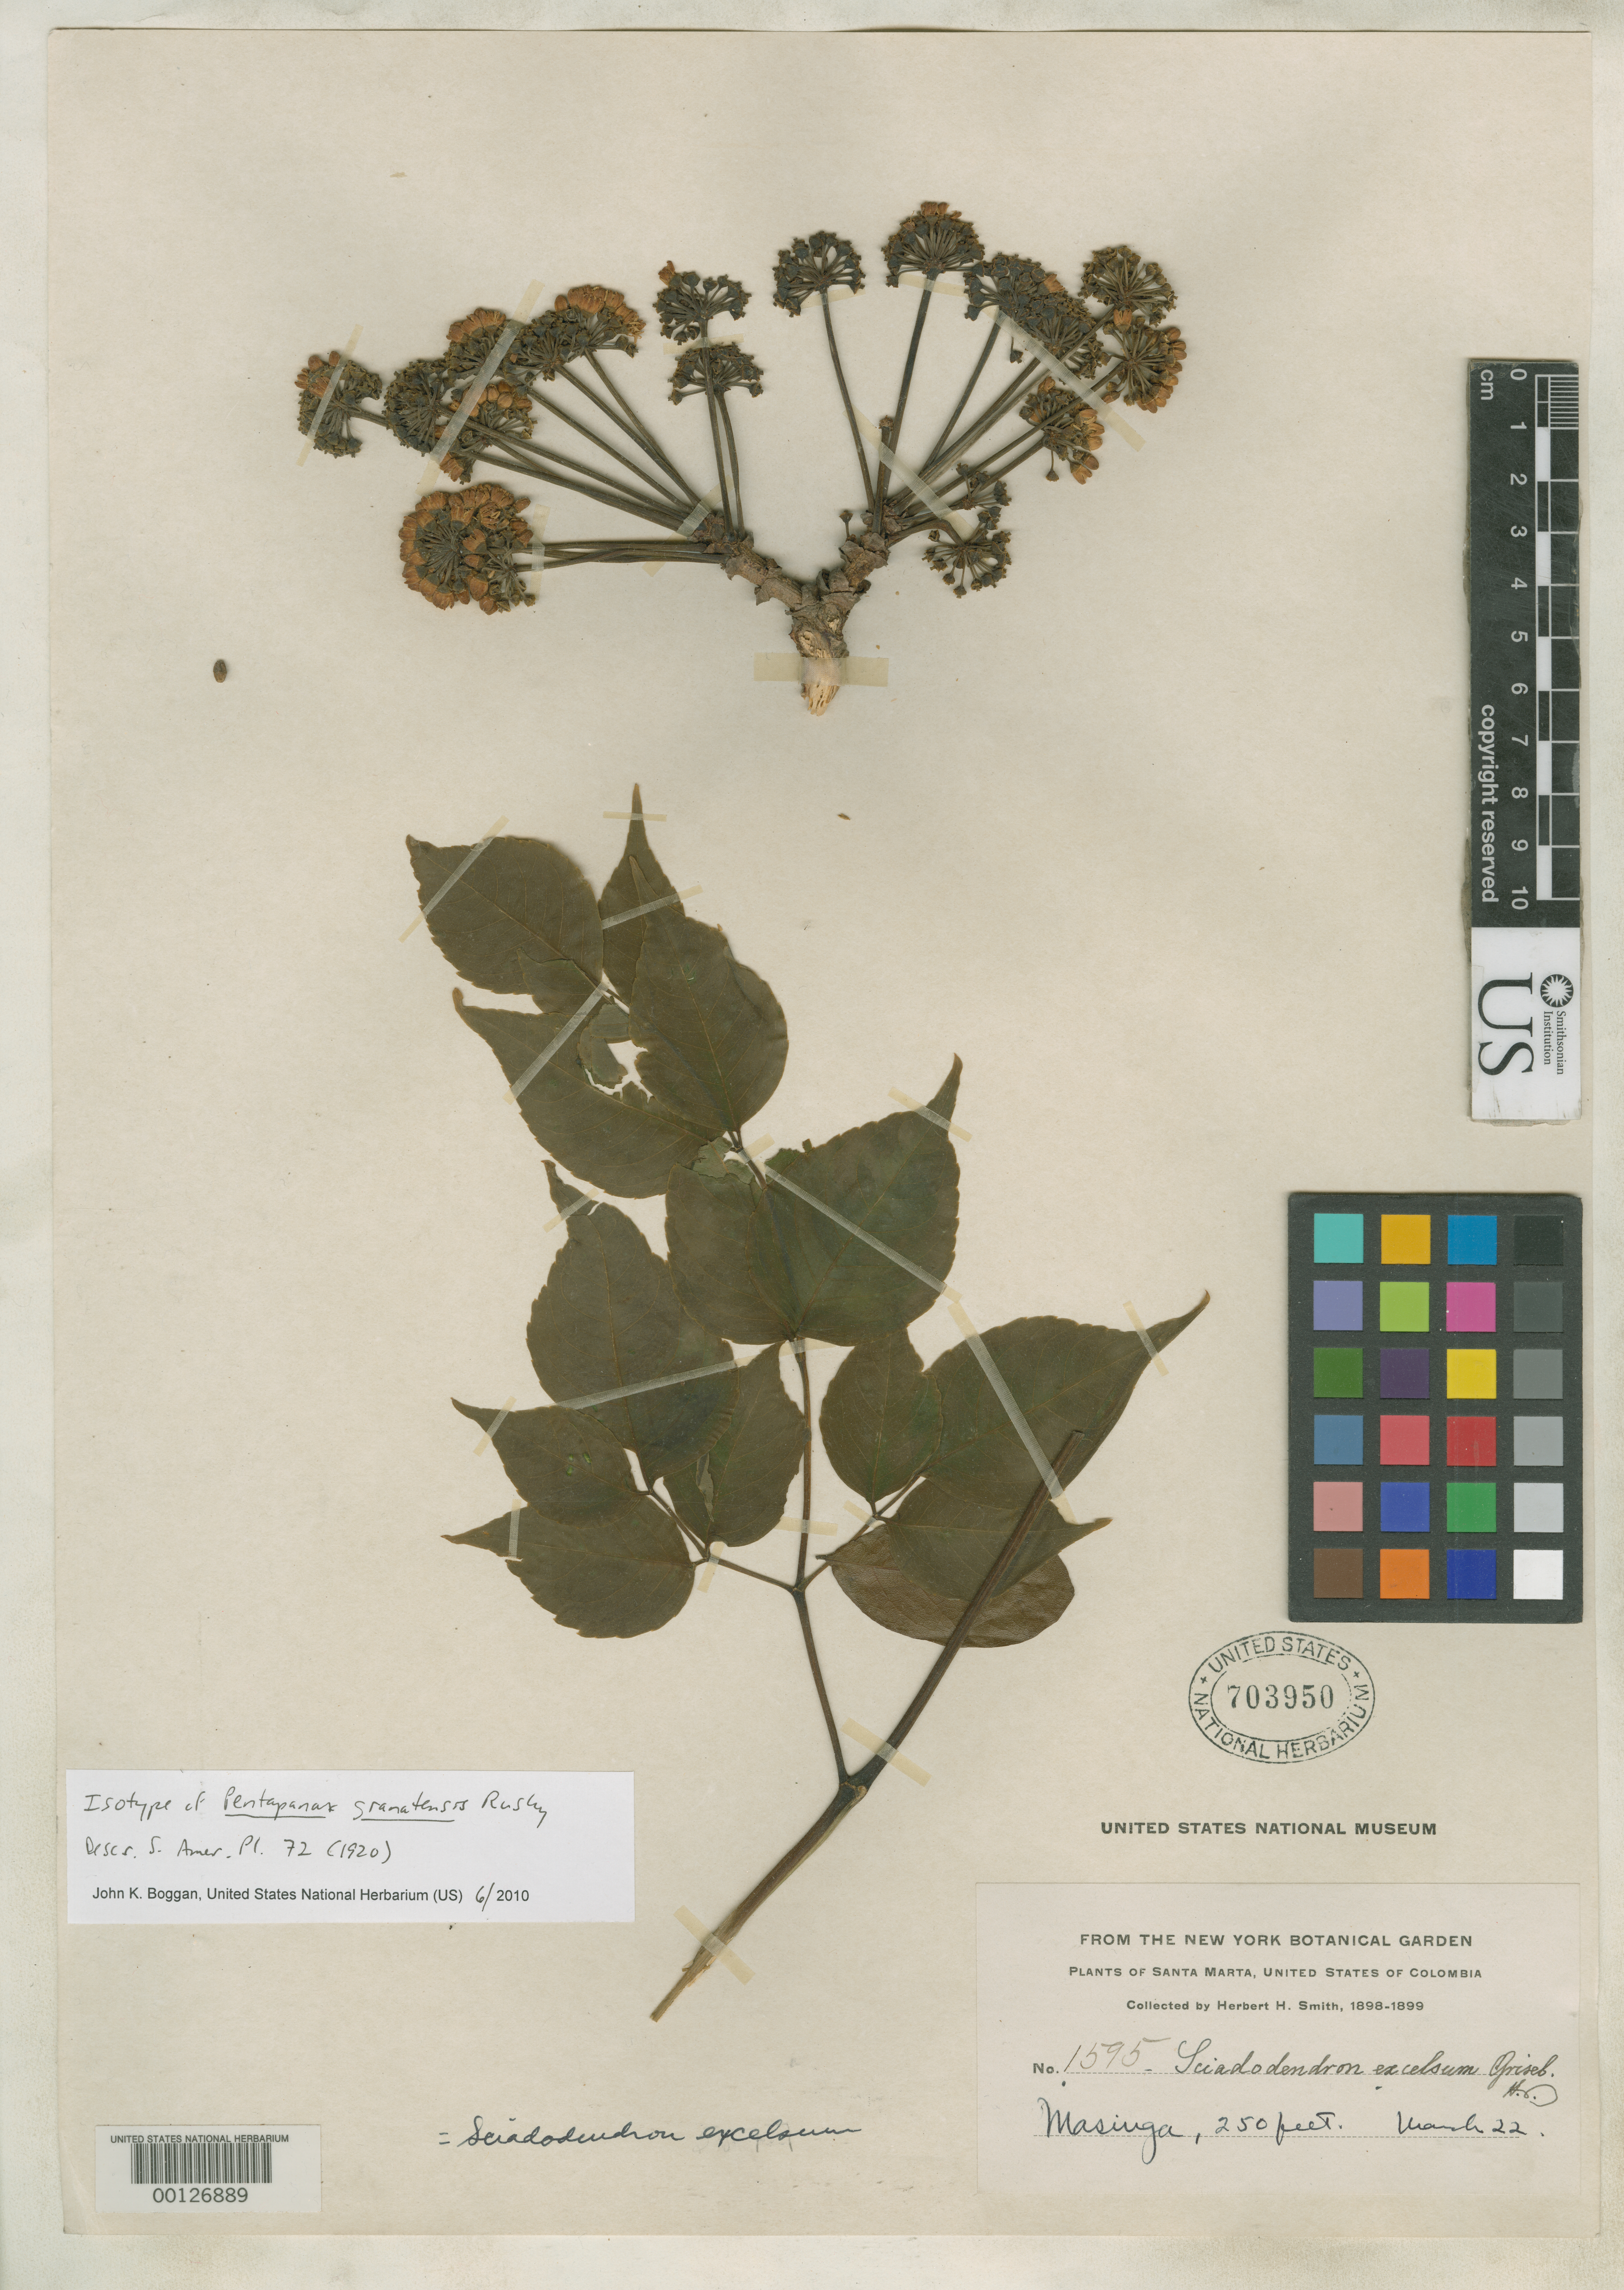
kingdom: Plantae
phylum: Tracheophyta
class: Magnoliopsida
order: Apiales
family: Araliaceae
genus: Pentapanax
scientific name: Pentapanax granatensis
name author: Rusby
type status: Isotype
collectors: Herbert H. Smith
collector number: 1595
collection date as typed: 22 Mar 1898 or 22 Mar 1899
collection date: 1898-03-22 or 1899-03-22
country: Colombia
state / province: Magdalena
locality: Santa Marta, near Masinger.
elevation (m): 76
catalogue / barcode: US 703950